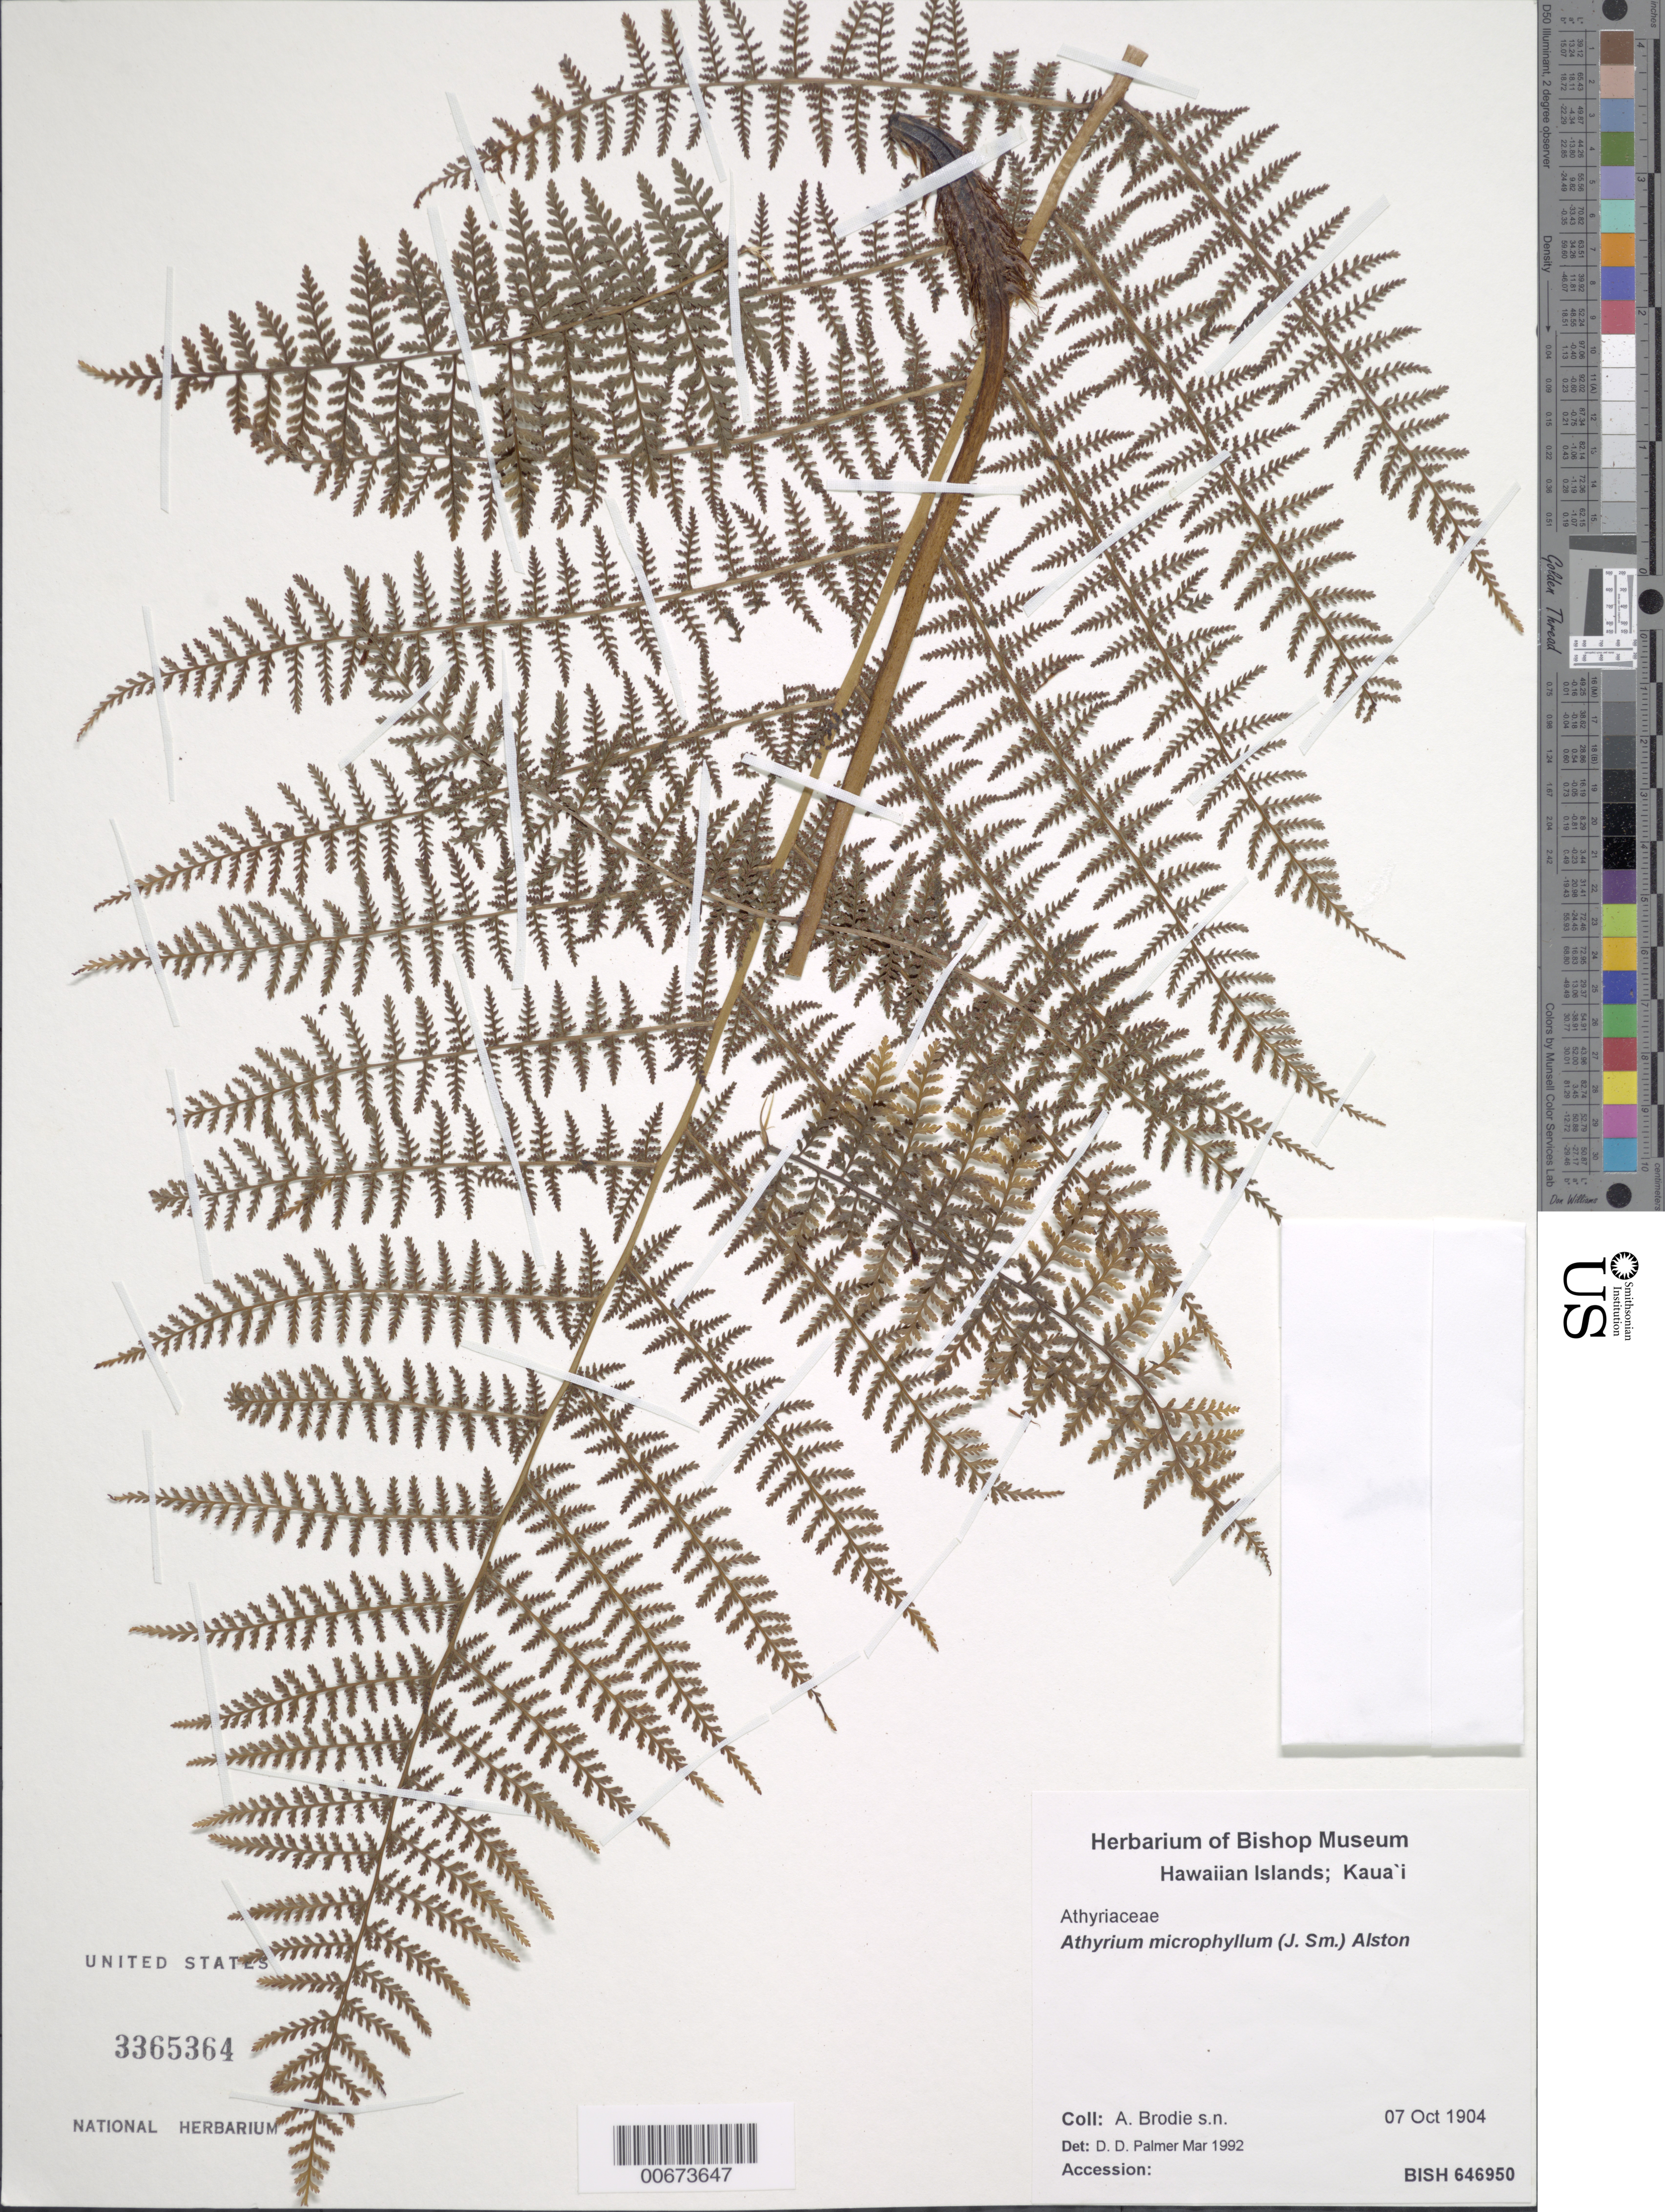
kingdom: Plantae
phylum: Tracheophyta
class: Polypodiopsida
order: Polypodiales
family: Athyriaceae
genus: Athyrium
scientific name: Athyrium microphyllum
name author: (Sm.) Alston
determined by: Palmer, D. D.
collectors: A. Brodie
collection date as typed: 7 Oct 1904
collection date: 1904-10-07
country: United States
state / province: Hawaii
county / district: Kauai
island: Kaua'i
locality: s.l.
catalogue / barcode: US 3356364